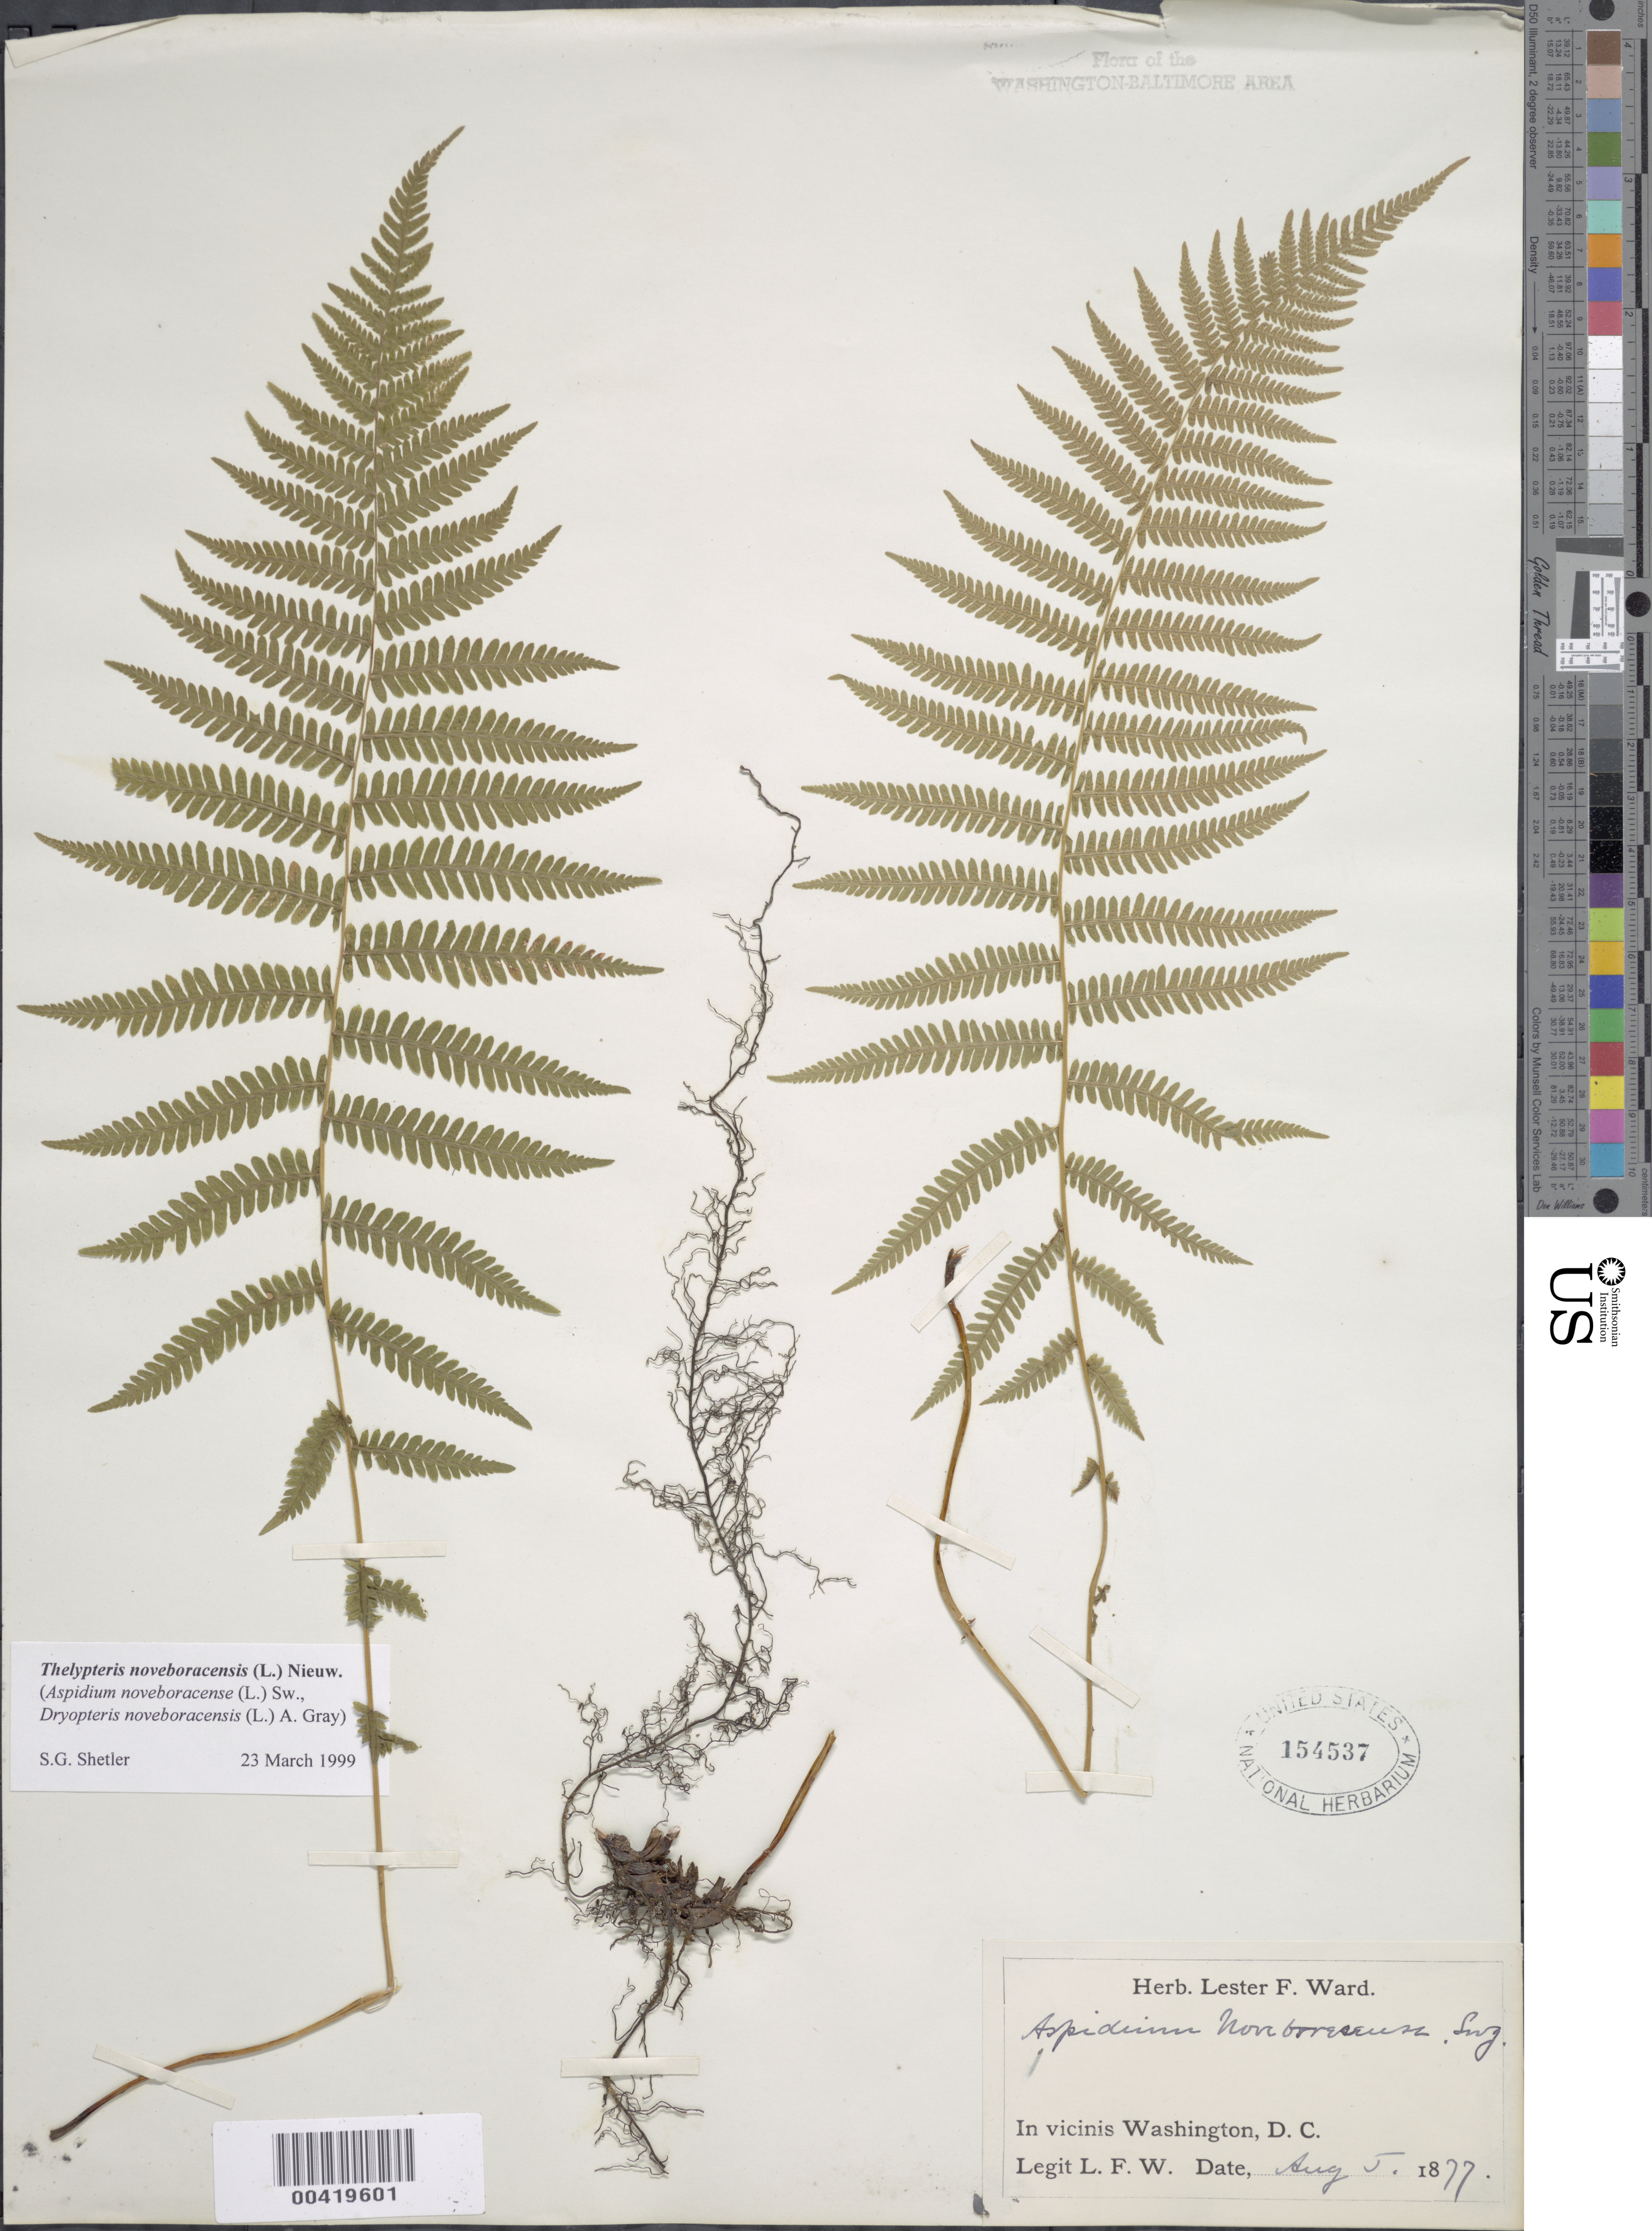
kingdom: Plantae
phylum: Tracheophyta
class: Polypodiopsida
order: Polypodiales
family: Thelypteridaceae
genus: Parathelypteris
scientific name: Parathelypteris noveboracensis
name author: (L.) Ching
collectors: L. F. Ward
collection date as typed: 05 Aug 1877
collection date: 1877-08-05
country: United States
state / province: District of Columbia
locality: Washington DC Area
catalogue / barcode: US 154537